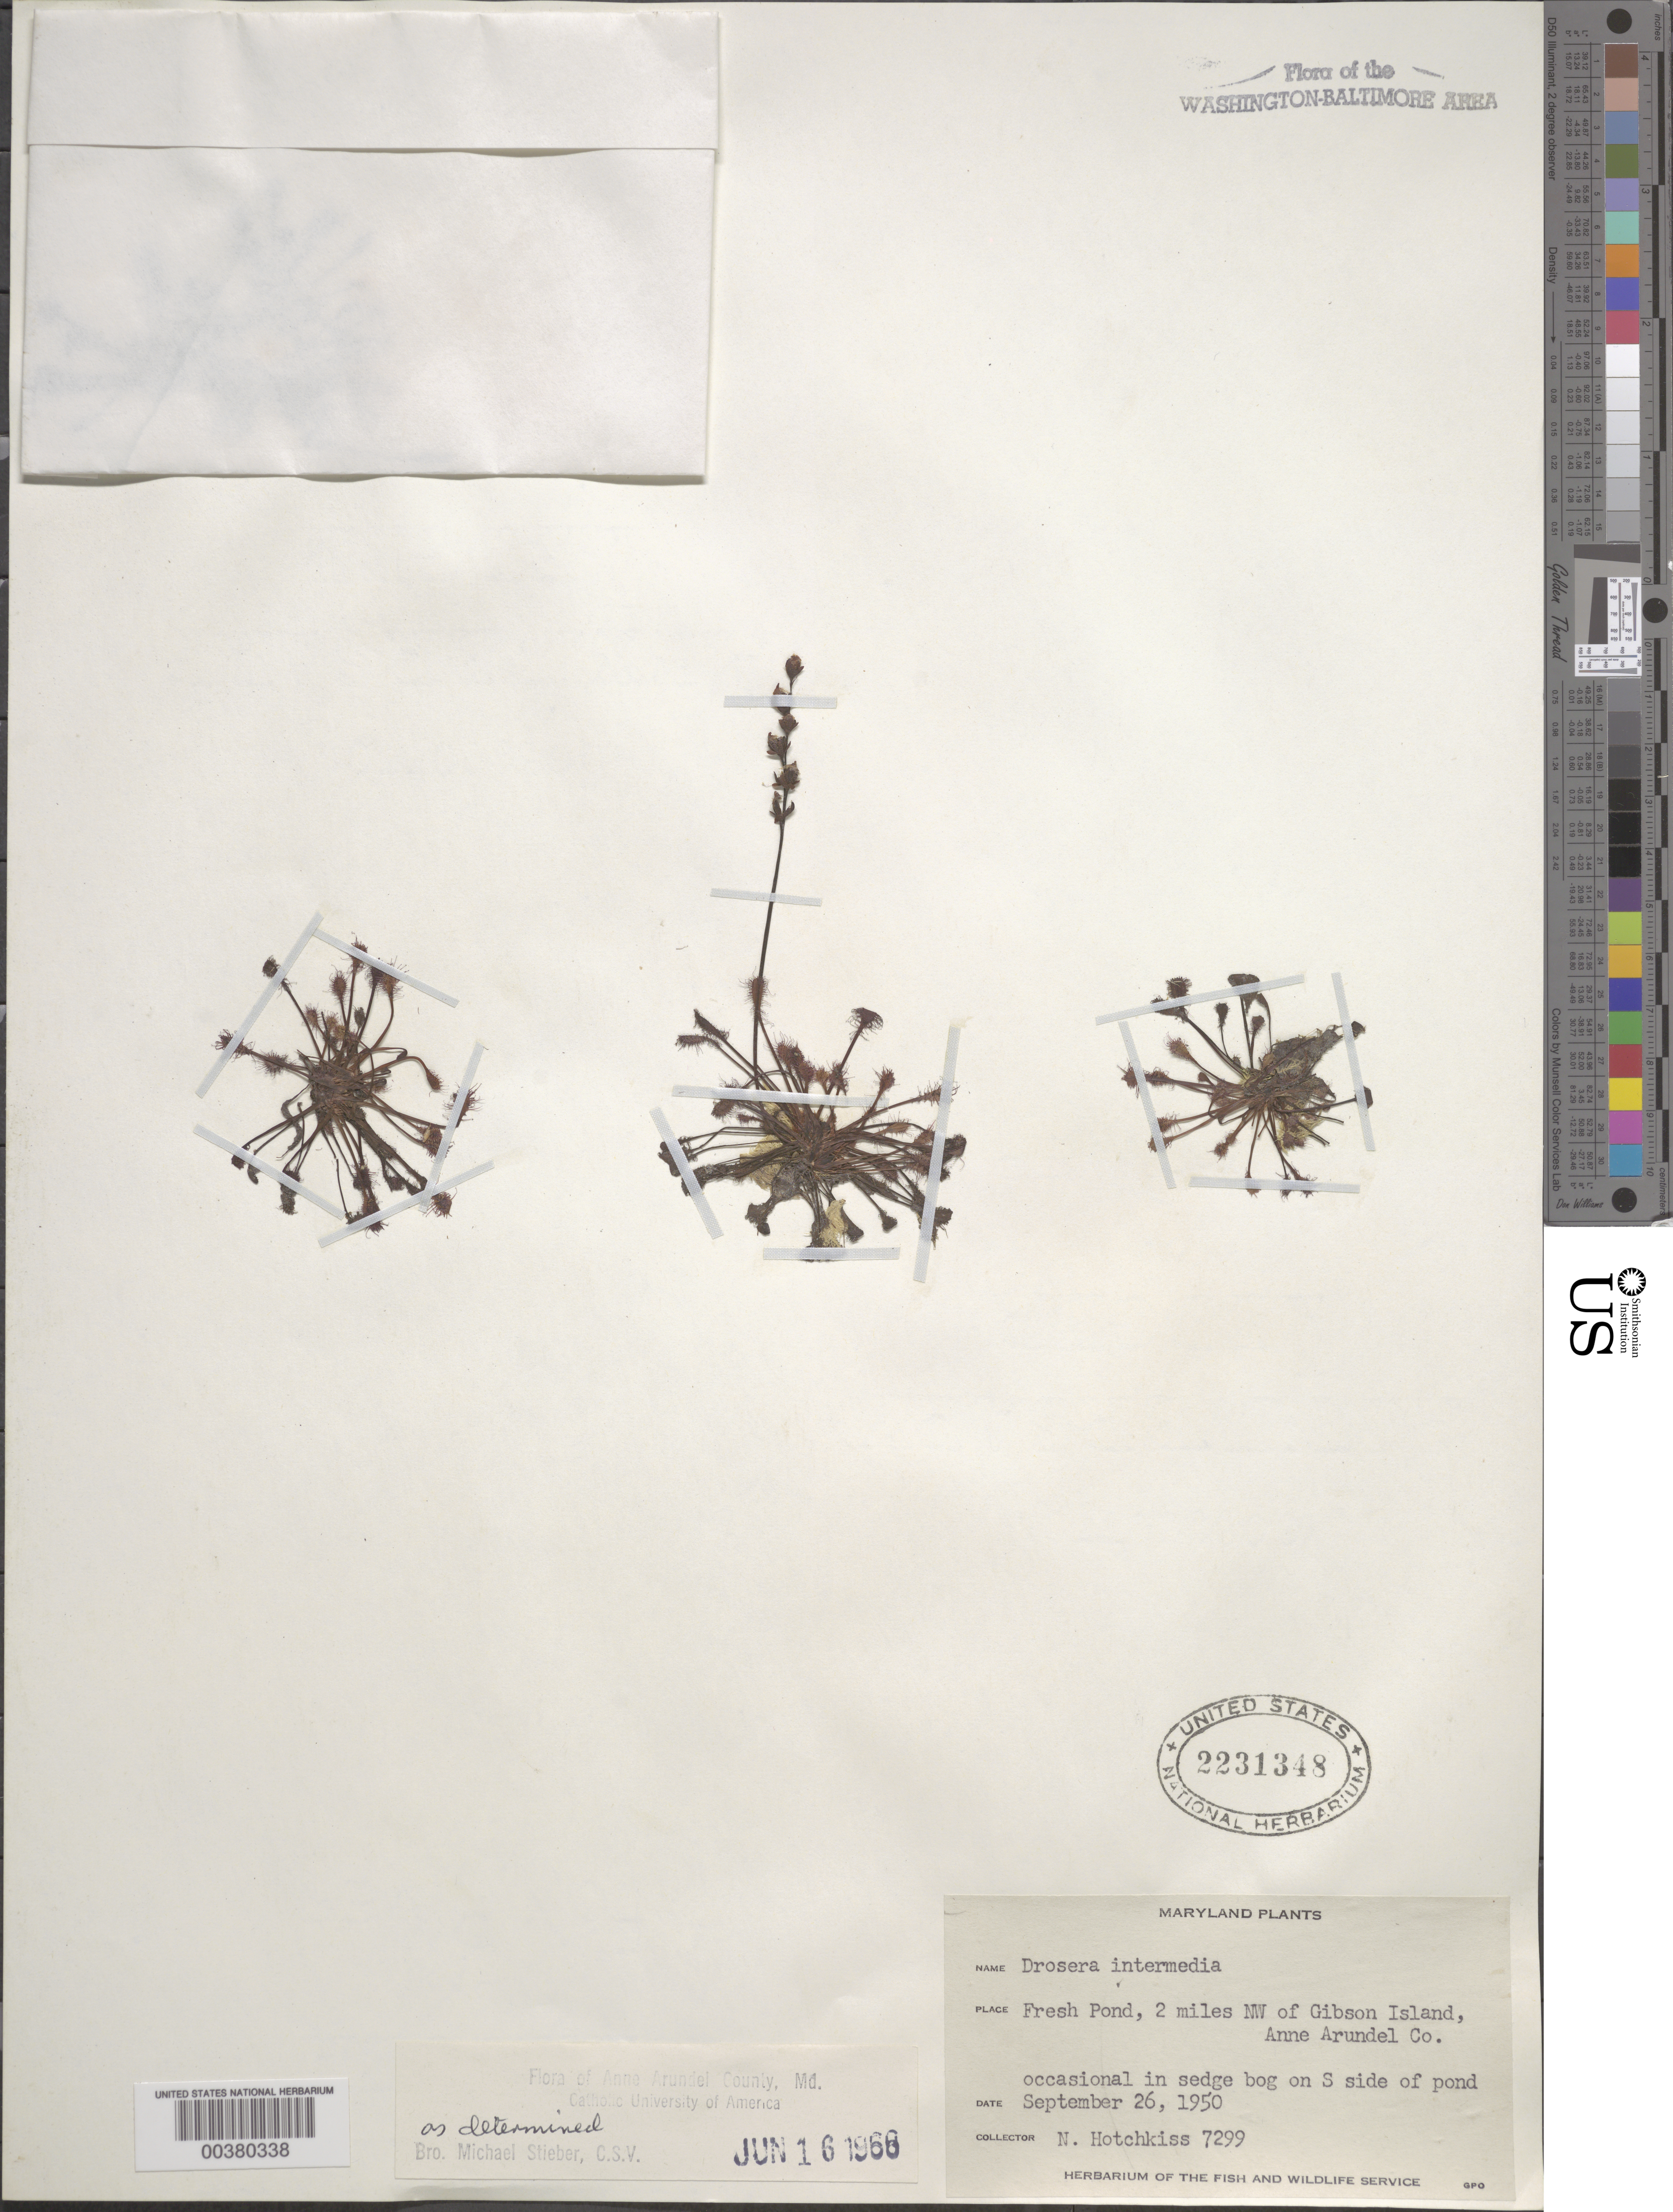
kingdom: Plantae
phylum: Tracheophyta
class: Magnoliopsida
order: Caryophyllales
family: Droseraceae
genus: Drosera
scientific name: Drosera intermedia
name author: Hayne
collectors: N. Hotchkiss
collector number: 7299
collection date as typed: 26 Sep 1950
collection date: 1950-09-26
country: United States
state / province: Maryland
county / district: Anne Arundel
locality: Fresh Pond, northwest of Gibson Island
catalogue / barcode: US 2231348